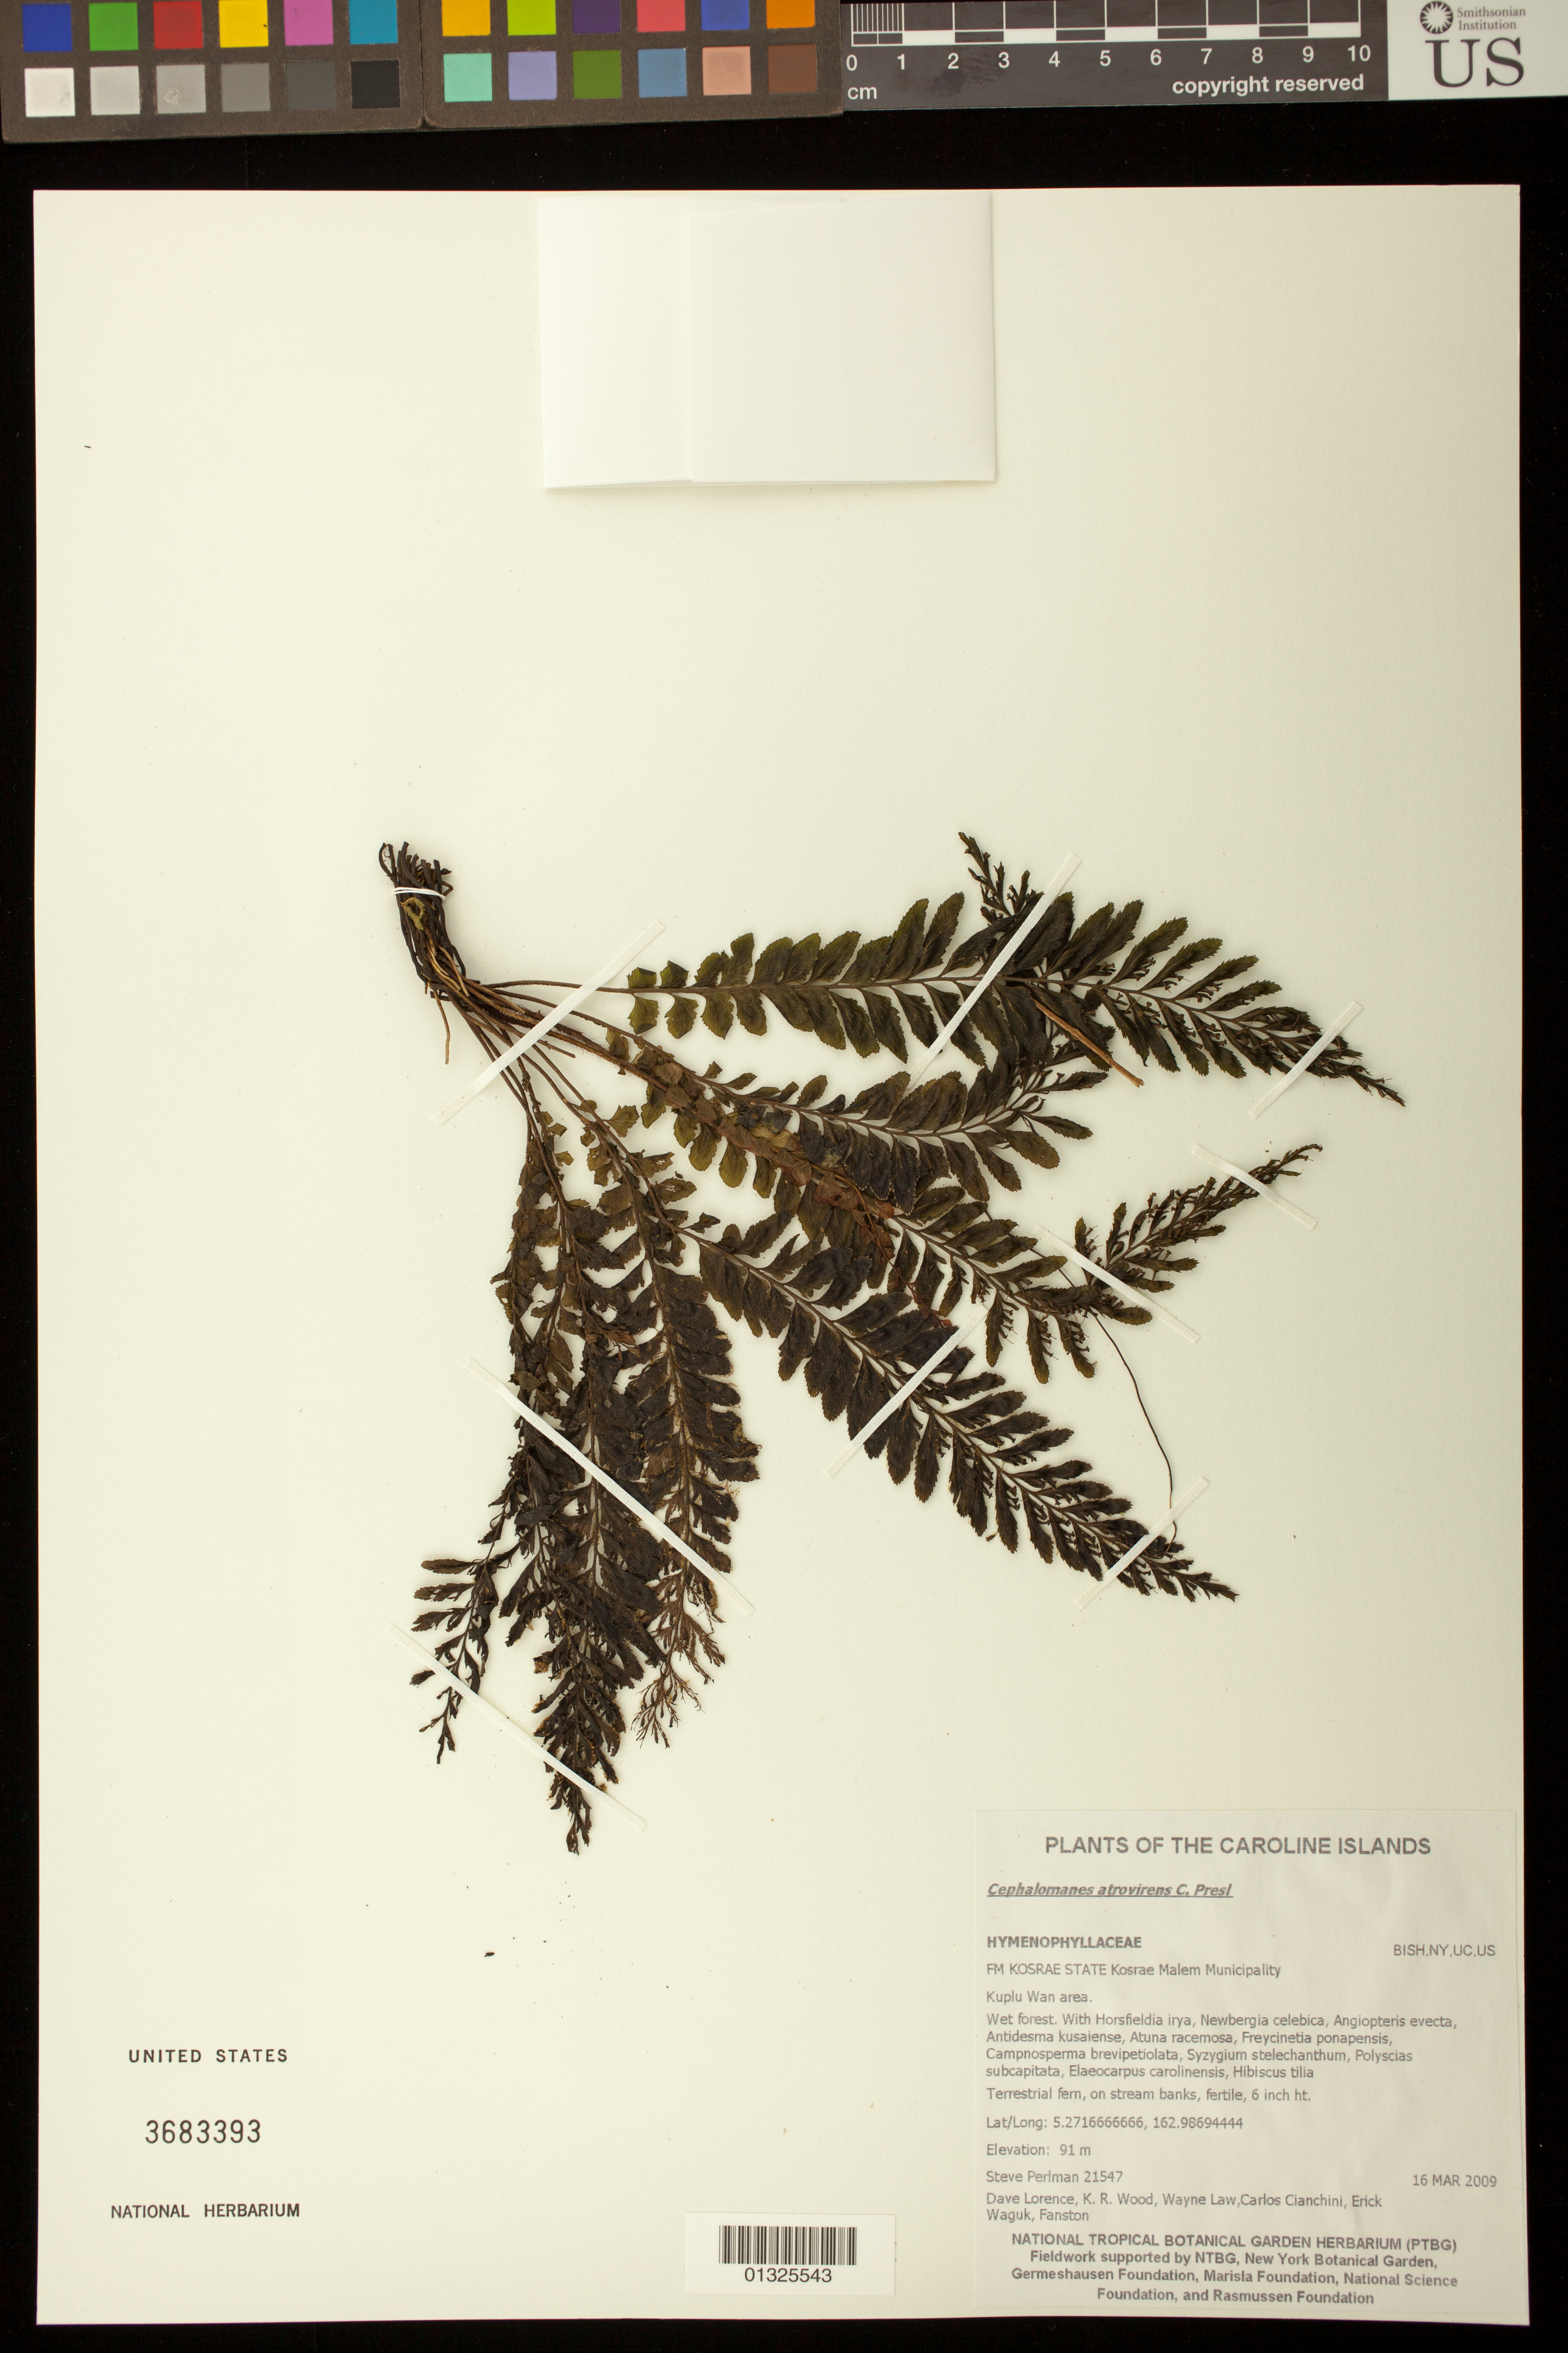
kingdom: Plantae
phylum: Tracheophyta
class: Polypodiopsida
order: Hymenophyllales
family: Hymenophyllaceae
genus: Cephalomanes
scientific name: Cephalomanes atrovirens subsp. boryanum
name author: (Kunze) K. Iwats.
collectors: S. P. Perlman, D. Lorence, K. R. Wood, W. Law, C. Cianchini, E. Waguk & Fanston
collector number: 21547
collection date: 2009-03-16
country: Micronesia, Federated States of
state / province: Kosrae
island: Kosrae [Kusaie]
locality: Malem Municipality, Kuplu Wan area.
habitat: Wet forest. On stream banks.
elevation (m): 91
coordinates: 5.2716666666, 162.98694444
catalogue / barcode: US 3683393